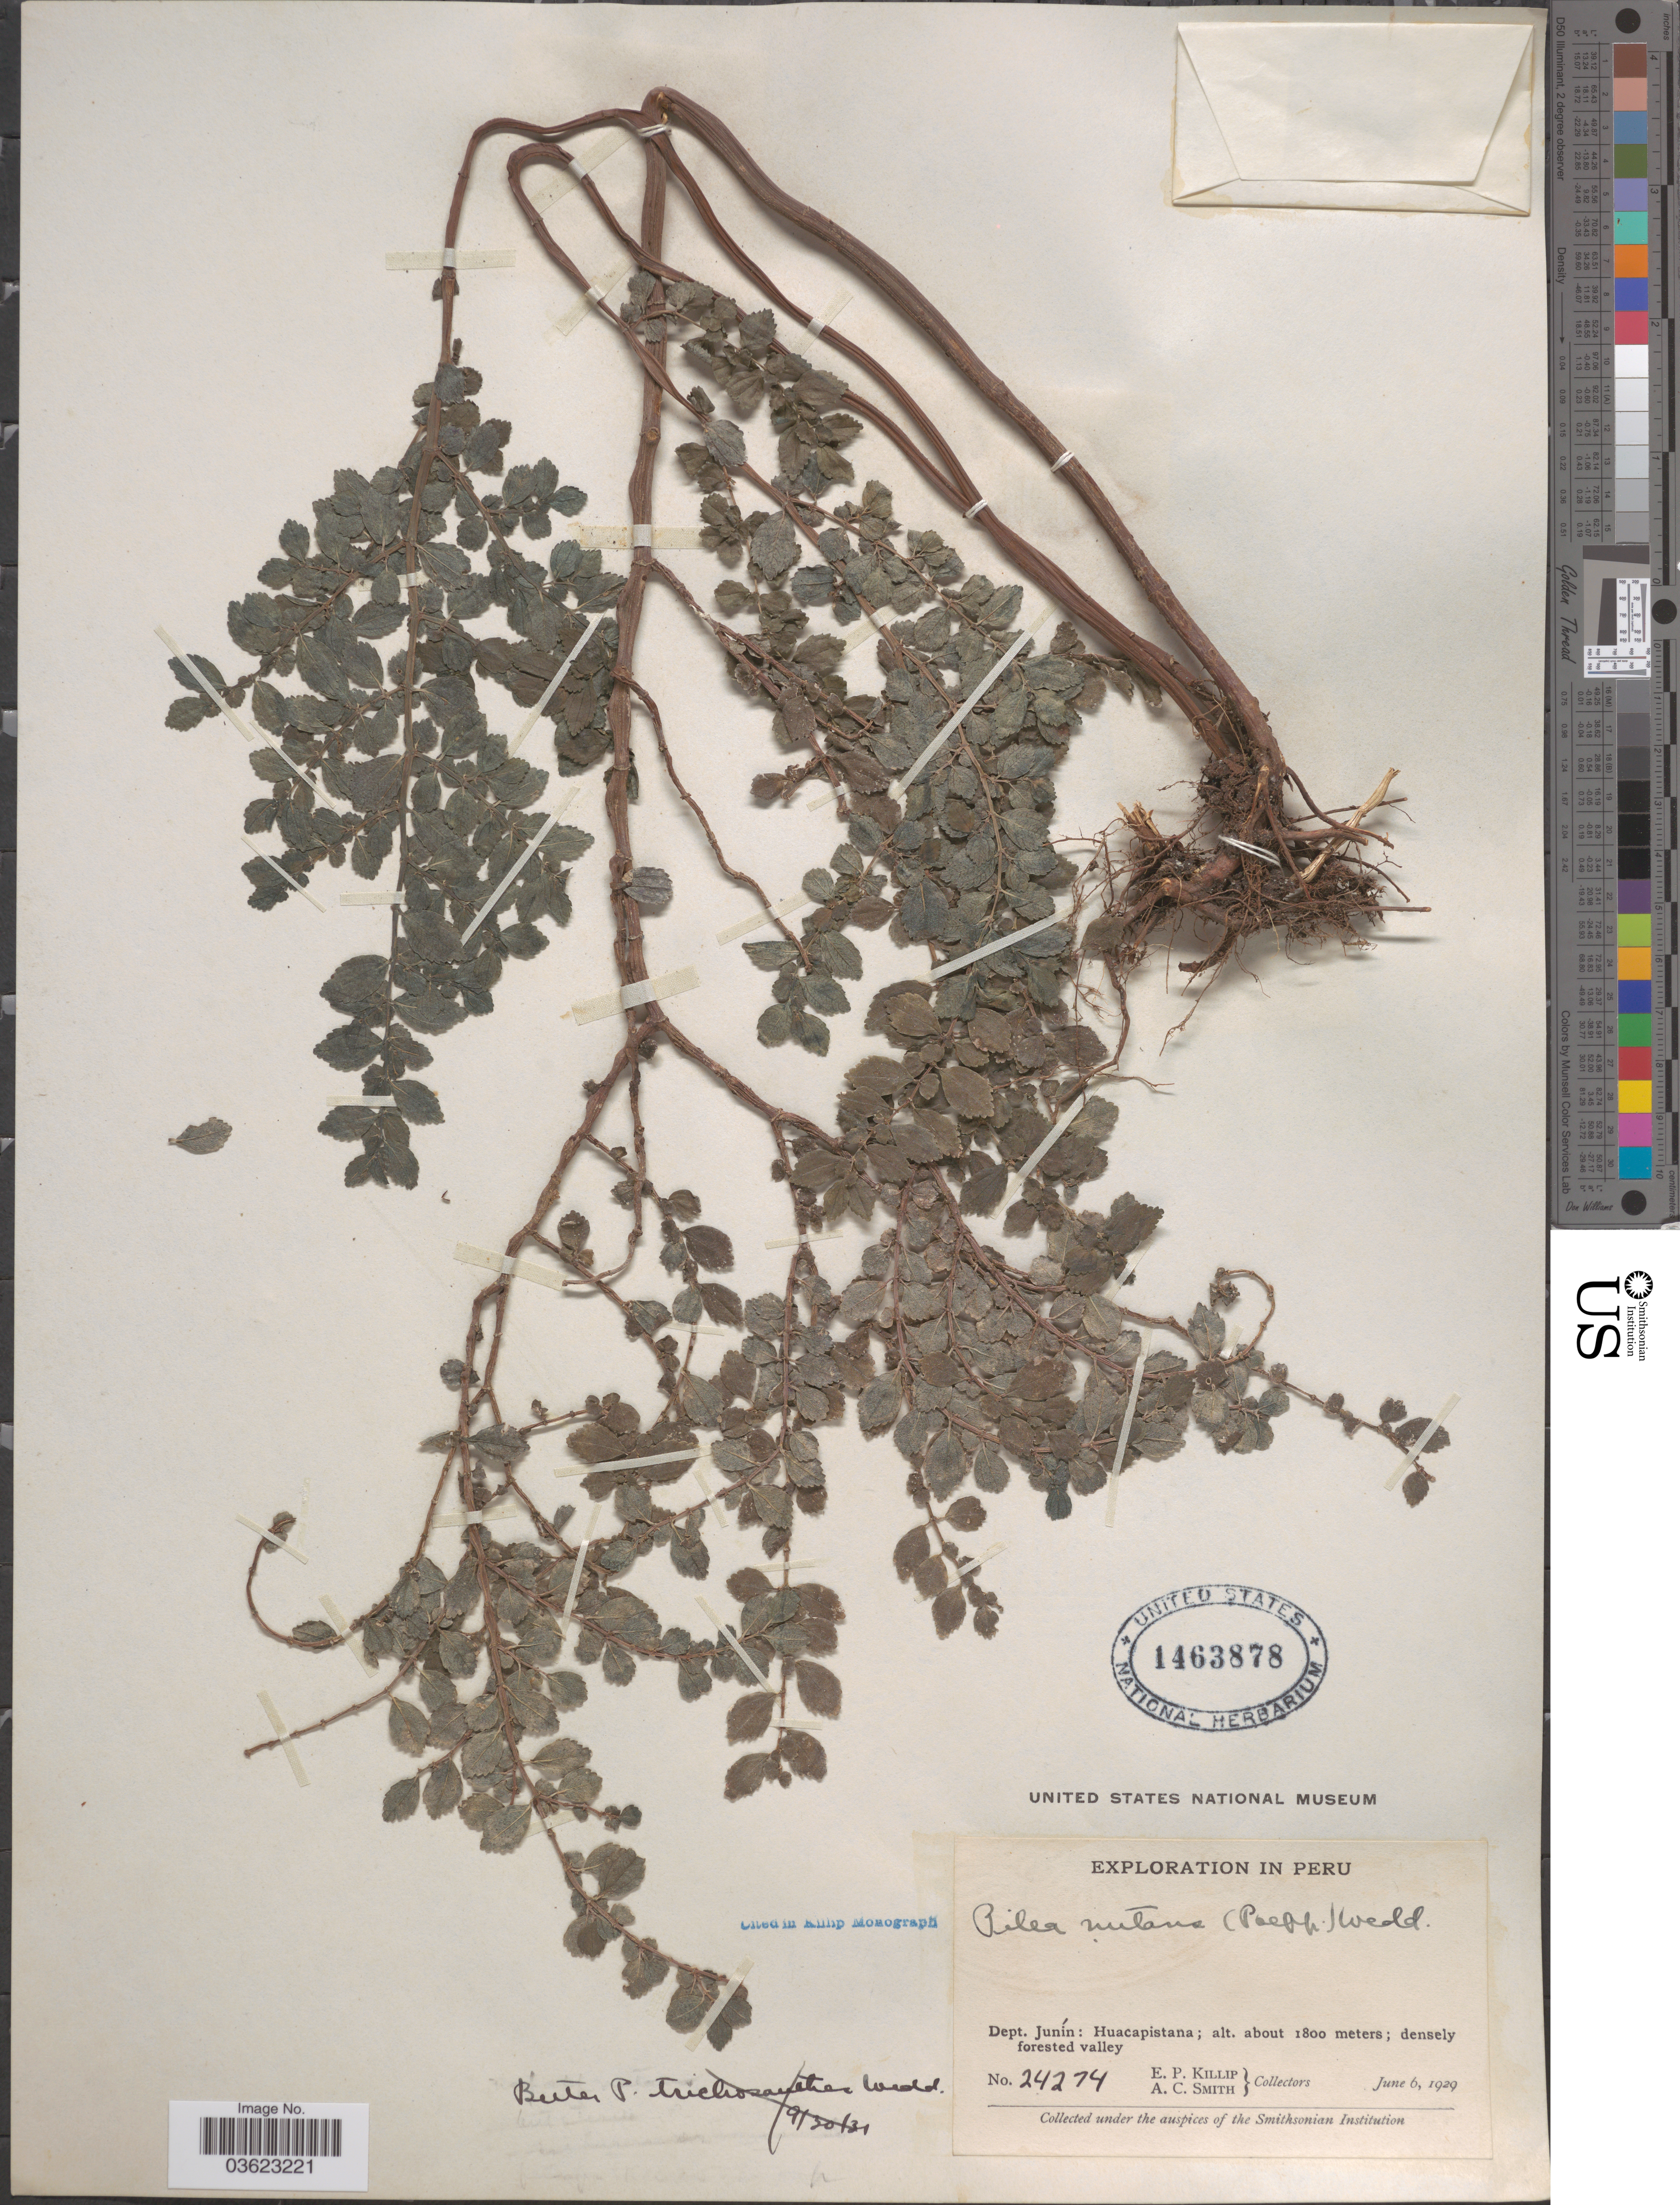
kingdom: Plantae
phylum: Tracheophyta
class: Magnoliopsida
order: Rosales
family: Urticaceae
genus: Pilea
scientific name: Pilea nutans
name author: Wedd.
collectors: E. P. Killip & A. C. Smith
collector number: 24274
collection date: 1929-06-06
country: Peru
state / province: Junín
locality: Dept. Junín: Huacapistana.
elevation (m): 1800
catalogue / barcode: US 1463878